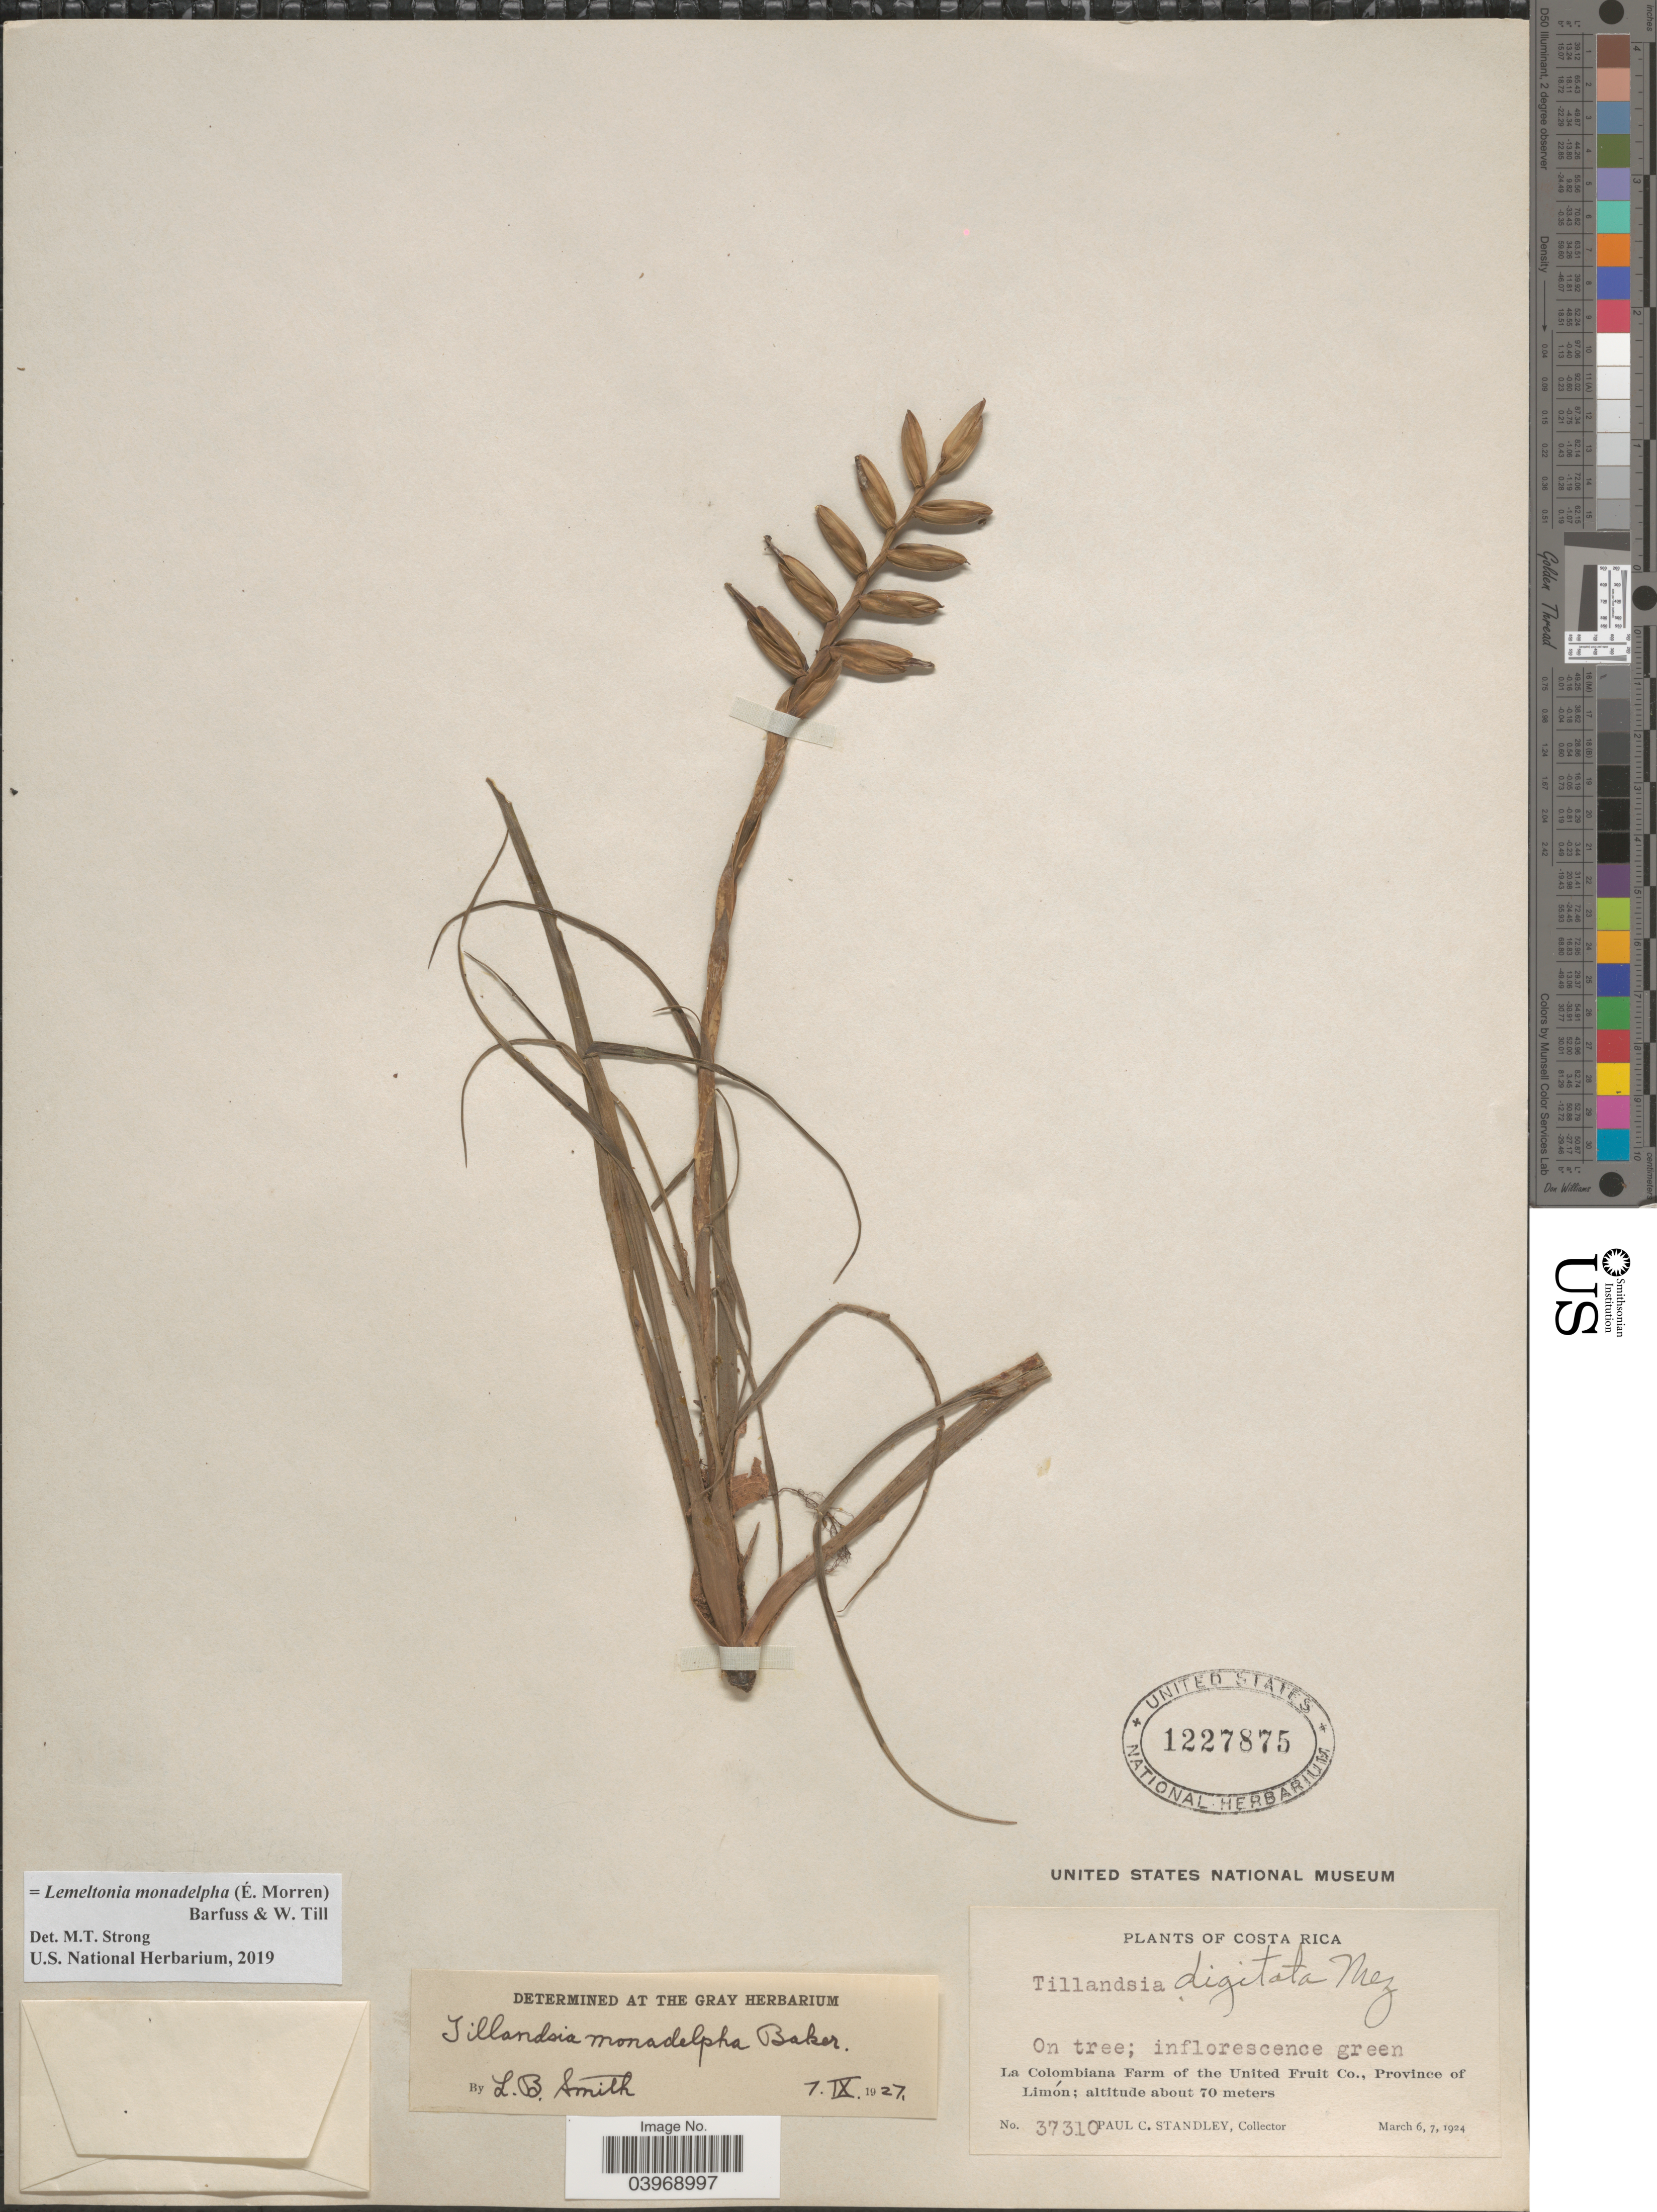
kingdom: Plantae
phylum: Tracheophyta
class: Liliopsida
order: Poales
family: Bromeliaceae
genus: Lemeltonia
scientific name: Lemeltonia monadelpha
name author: (É. Morren) Barfuss & W. Till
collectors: P. C. Standley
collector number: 37310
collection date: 1924-03-06/1924-03-07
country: Costa Rica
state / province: Limón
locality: La Colombiana Farm of the United Fruit Co.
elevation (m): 70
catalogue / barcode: US 1227875